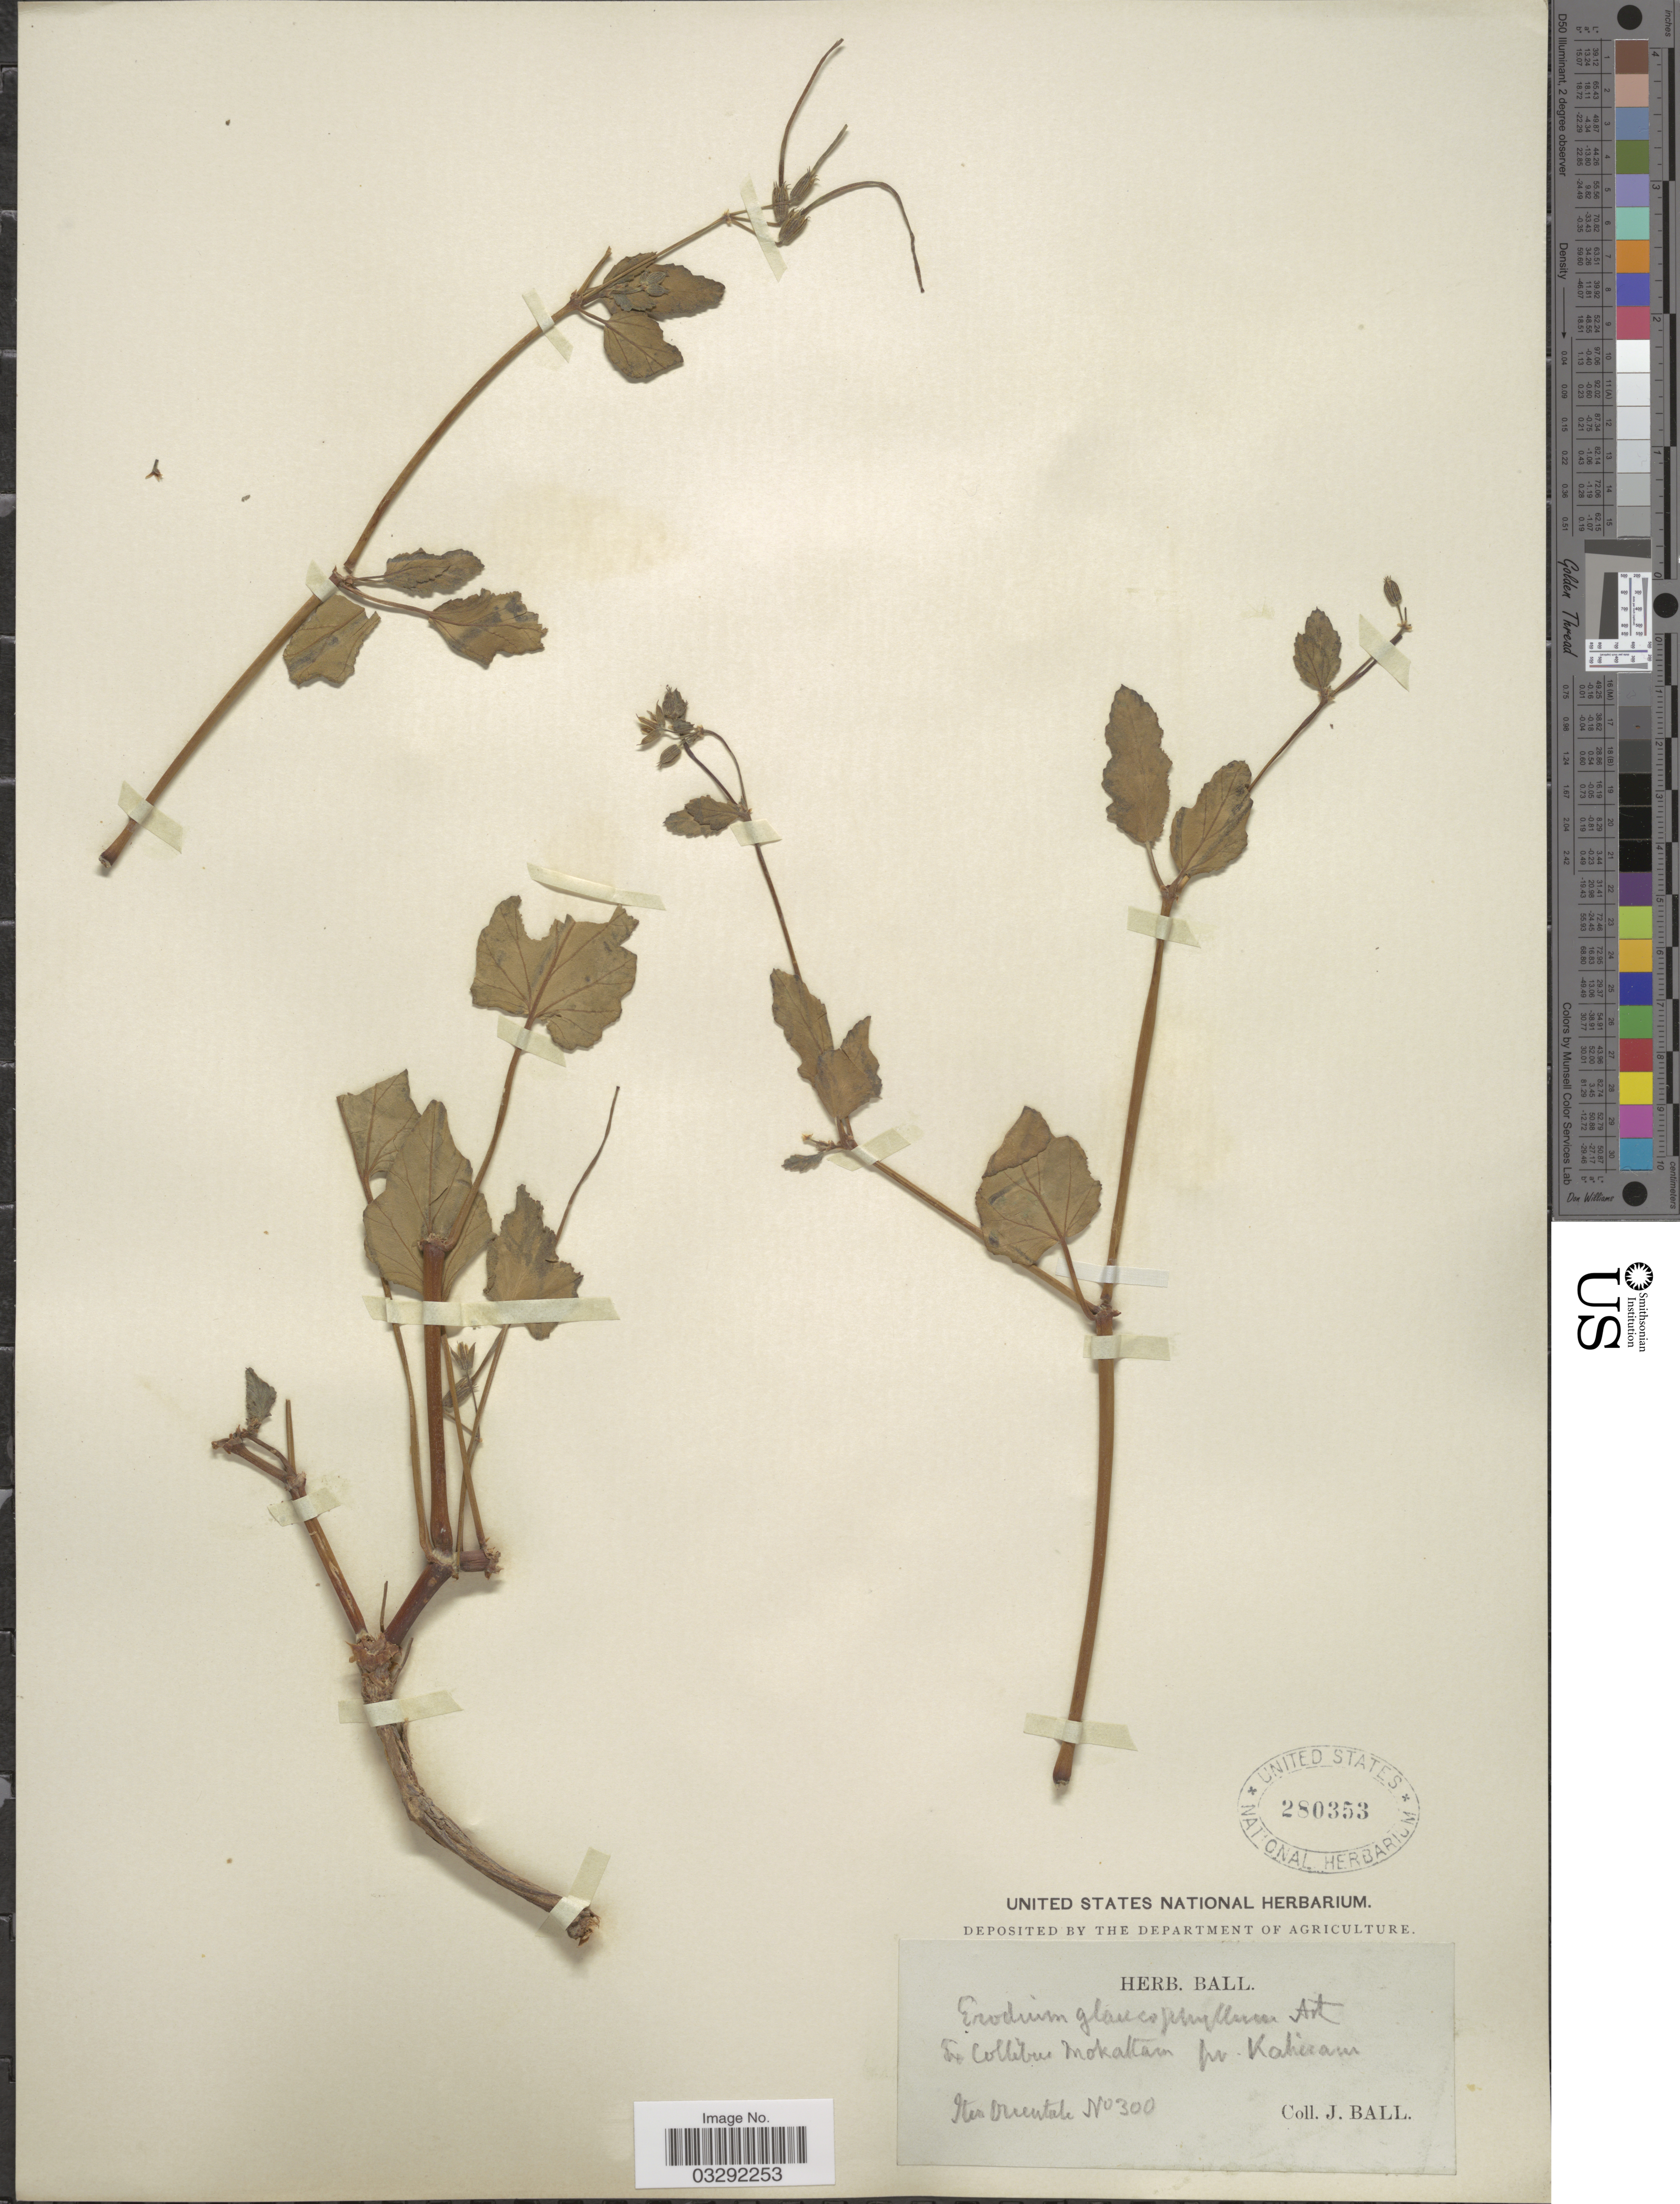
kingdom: Plantae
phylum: Tracheophyta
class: Magnoliopsida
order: Geraniales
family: Geraniaceae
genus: Erodium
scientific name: Erodium glaucophyllum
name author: (L.) L'Hér.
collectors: J. Ball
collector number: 300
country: Egypt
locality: In collibus Mokaltam pr. Kahiram. Iter Orientale.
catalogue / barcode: US 280353